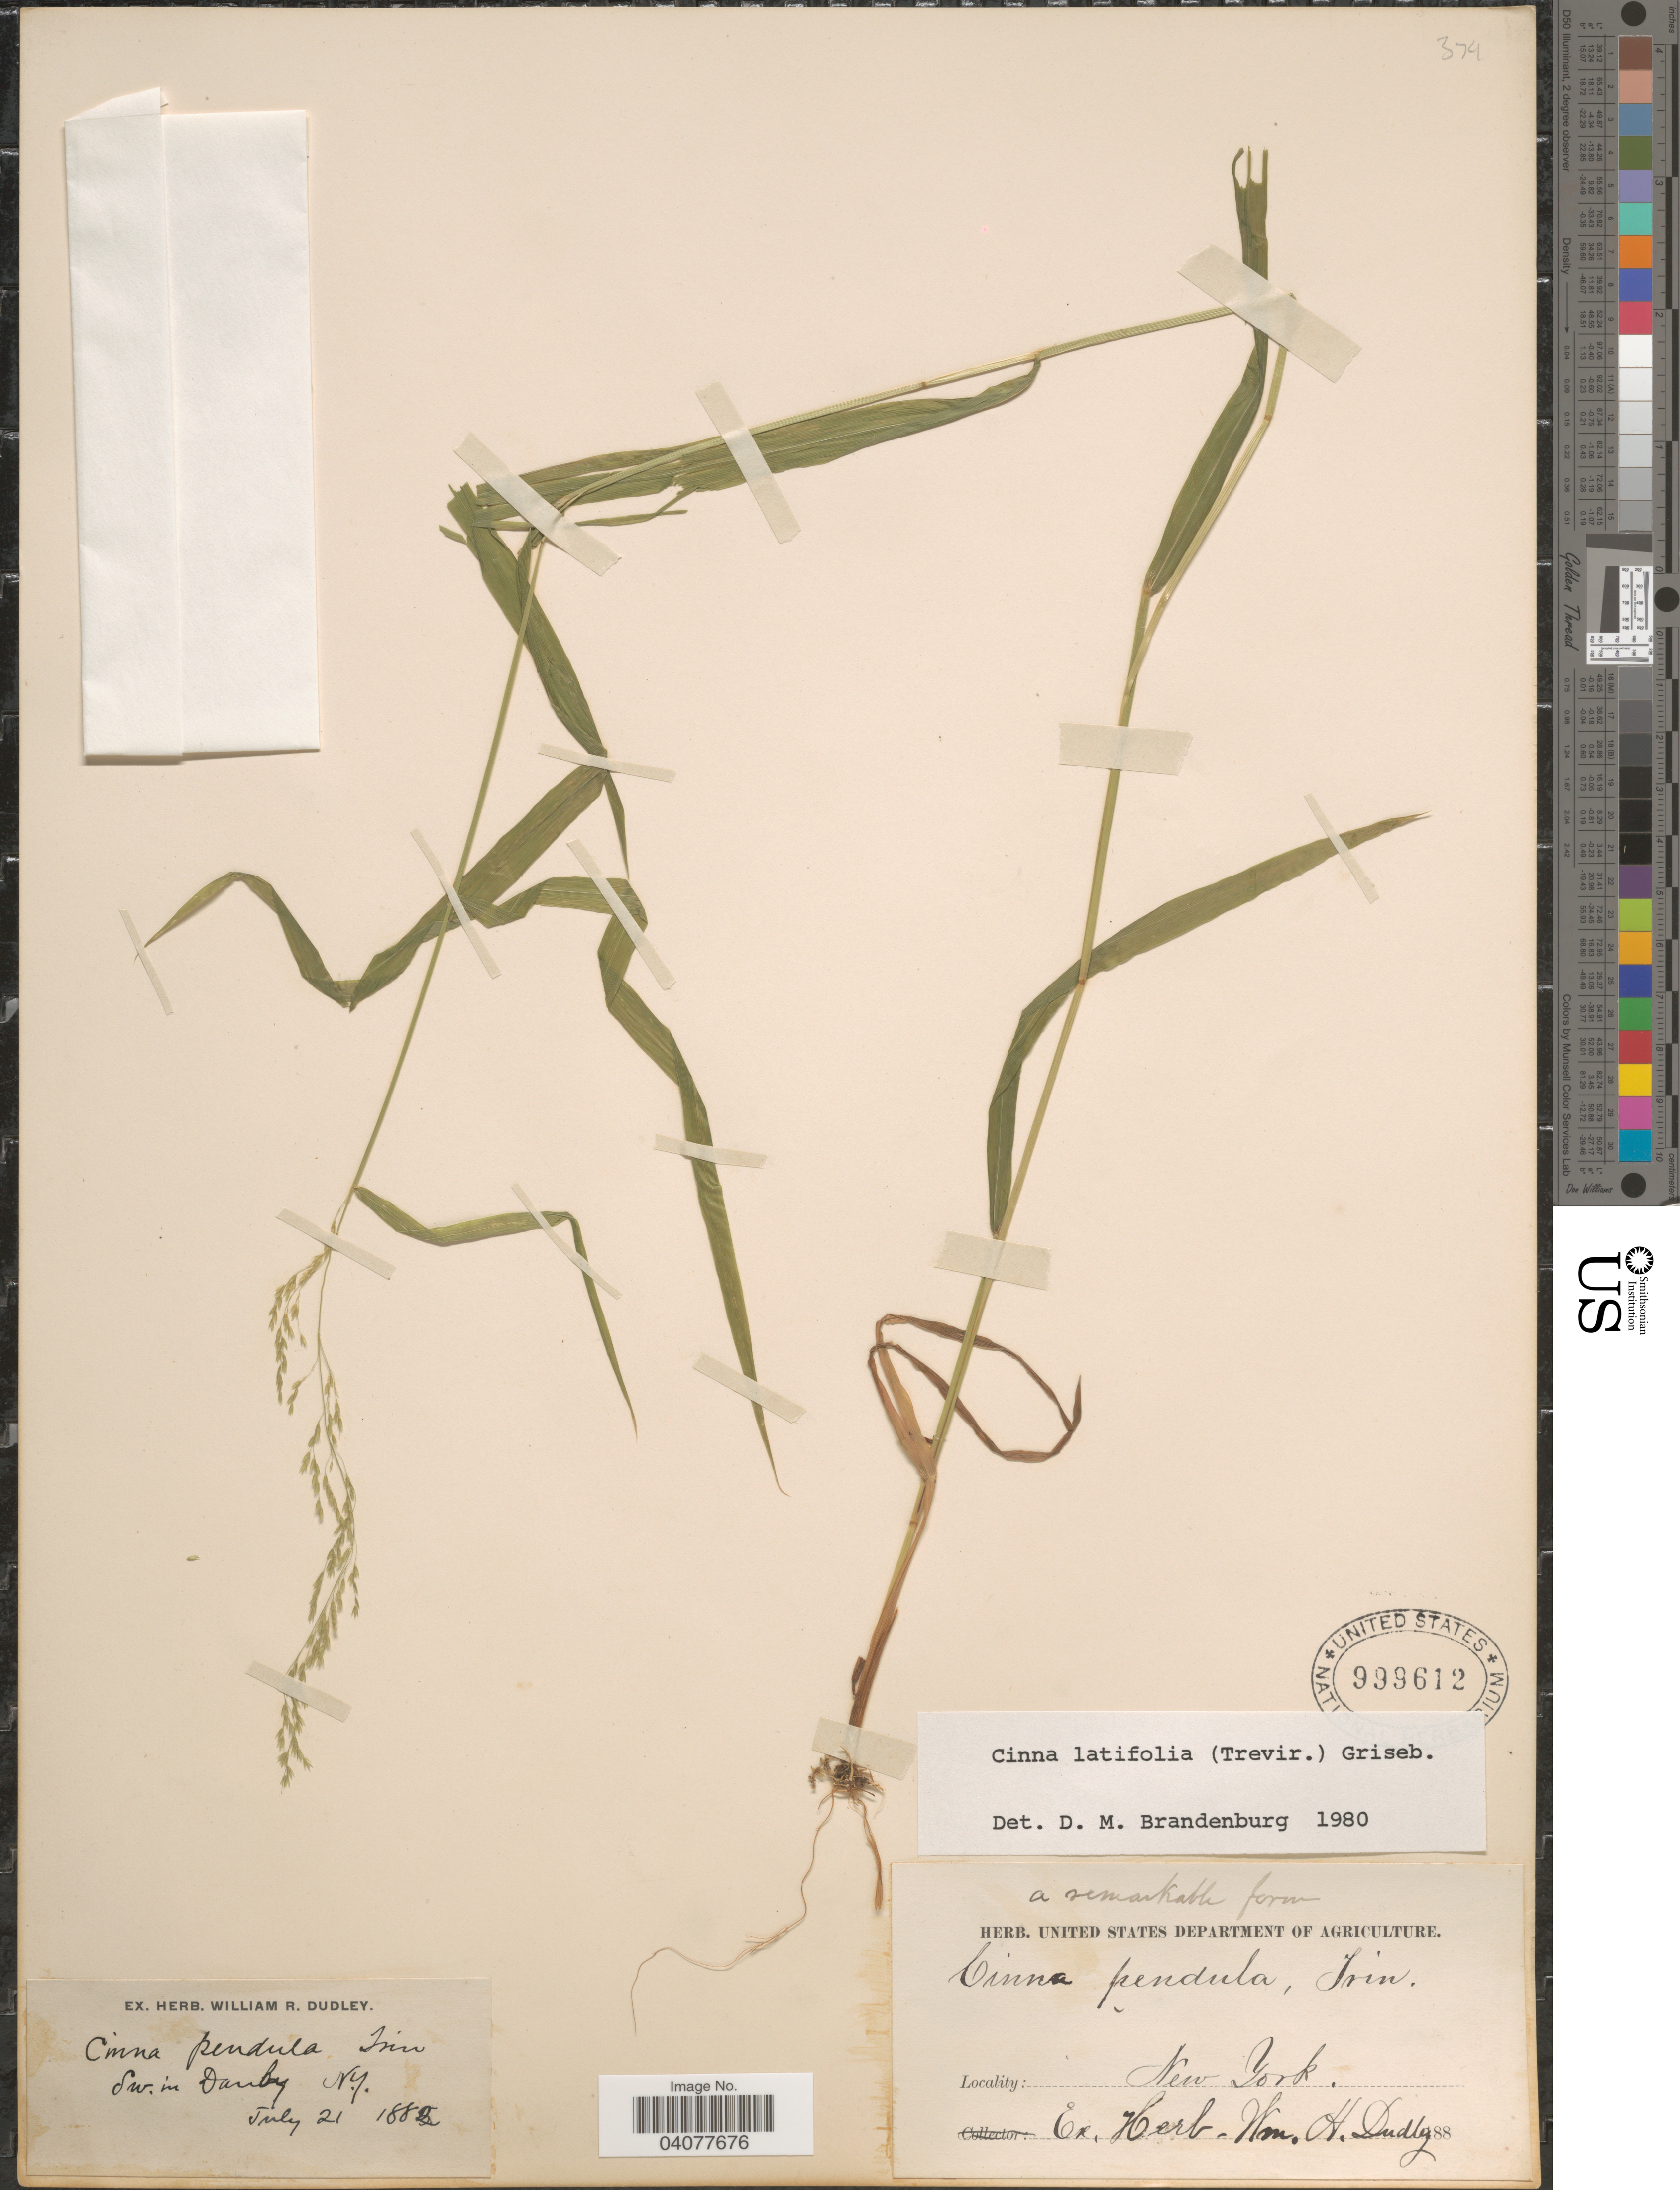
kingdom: Plantae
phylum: Tracheophyta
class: Liliopsida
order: Poales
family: Poaceae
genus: Cinna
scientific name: Cinna latifolia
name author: (Trevir. ex Goeppert) Griseb.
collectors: Ex herb. William R. Dudley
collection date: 1882-07-21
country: United States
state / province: New York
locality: Sw. in Danby.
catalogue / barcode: US 999612